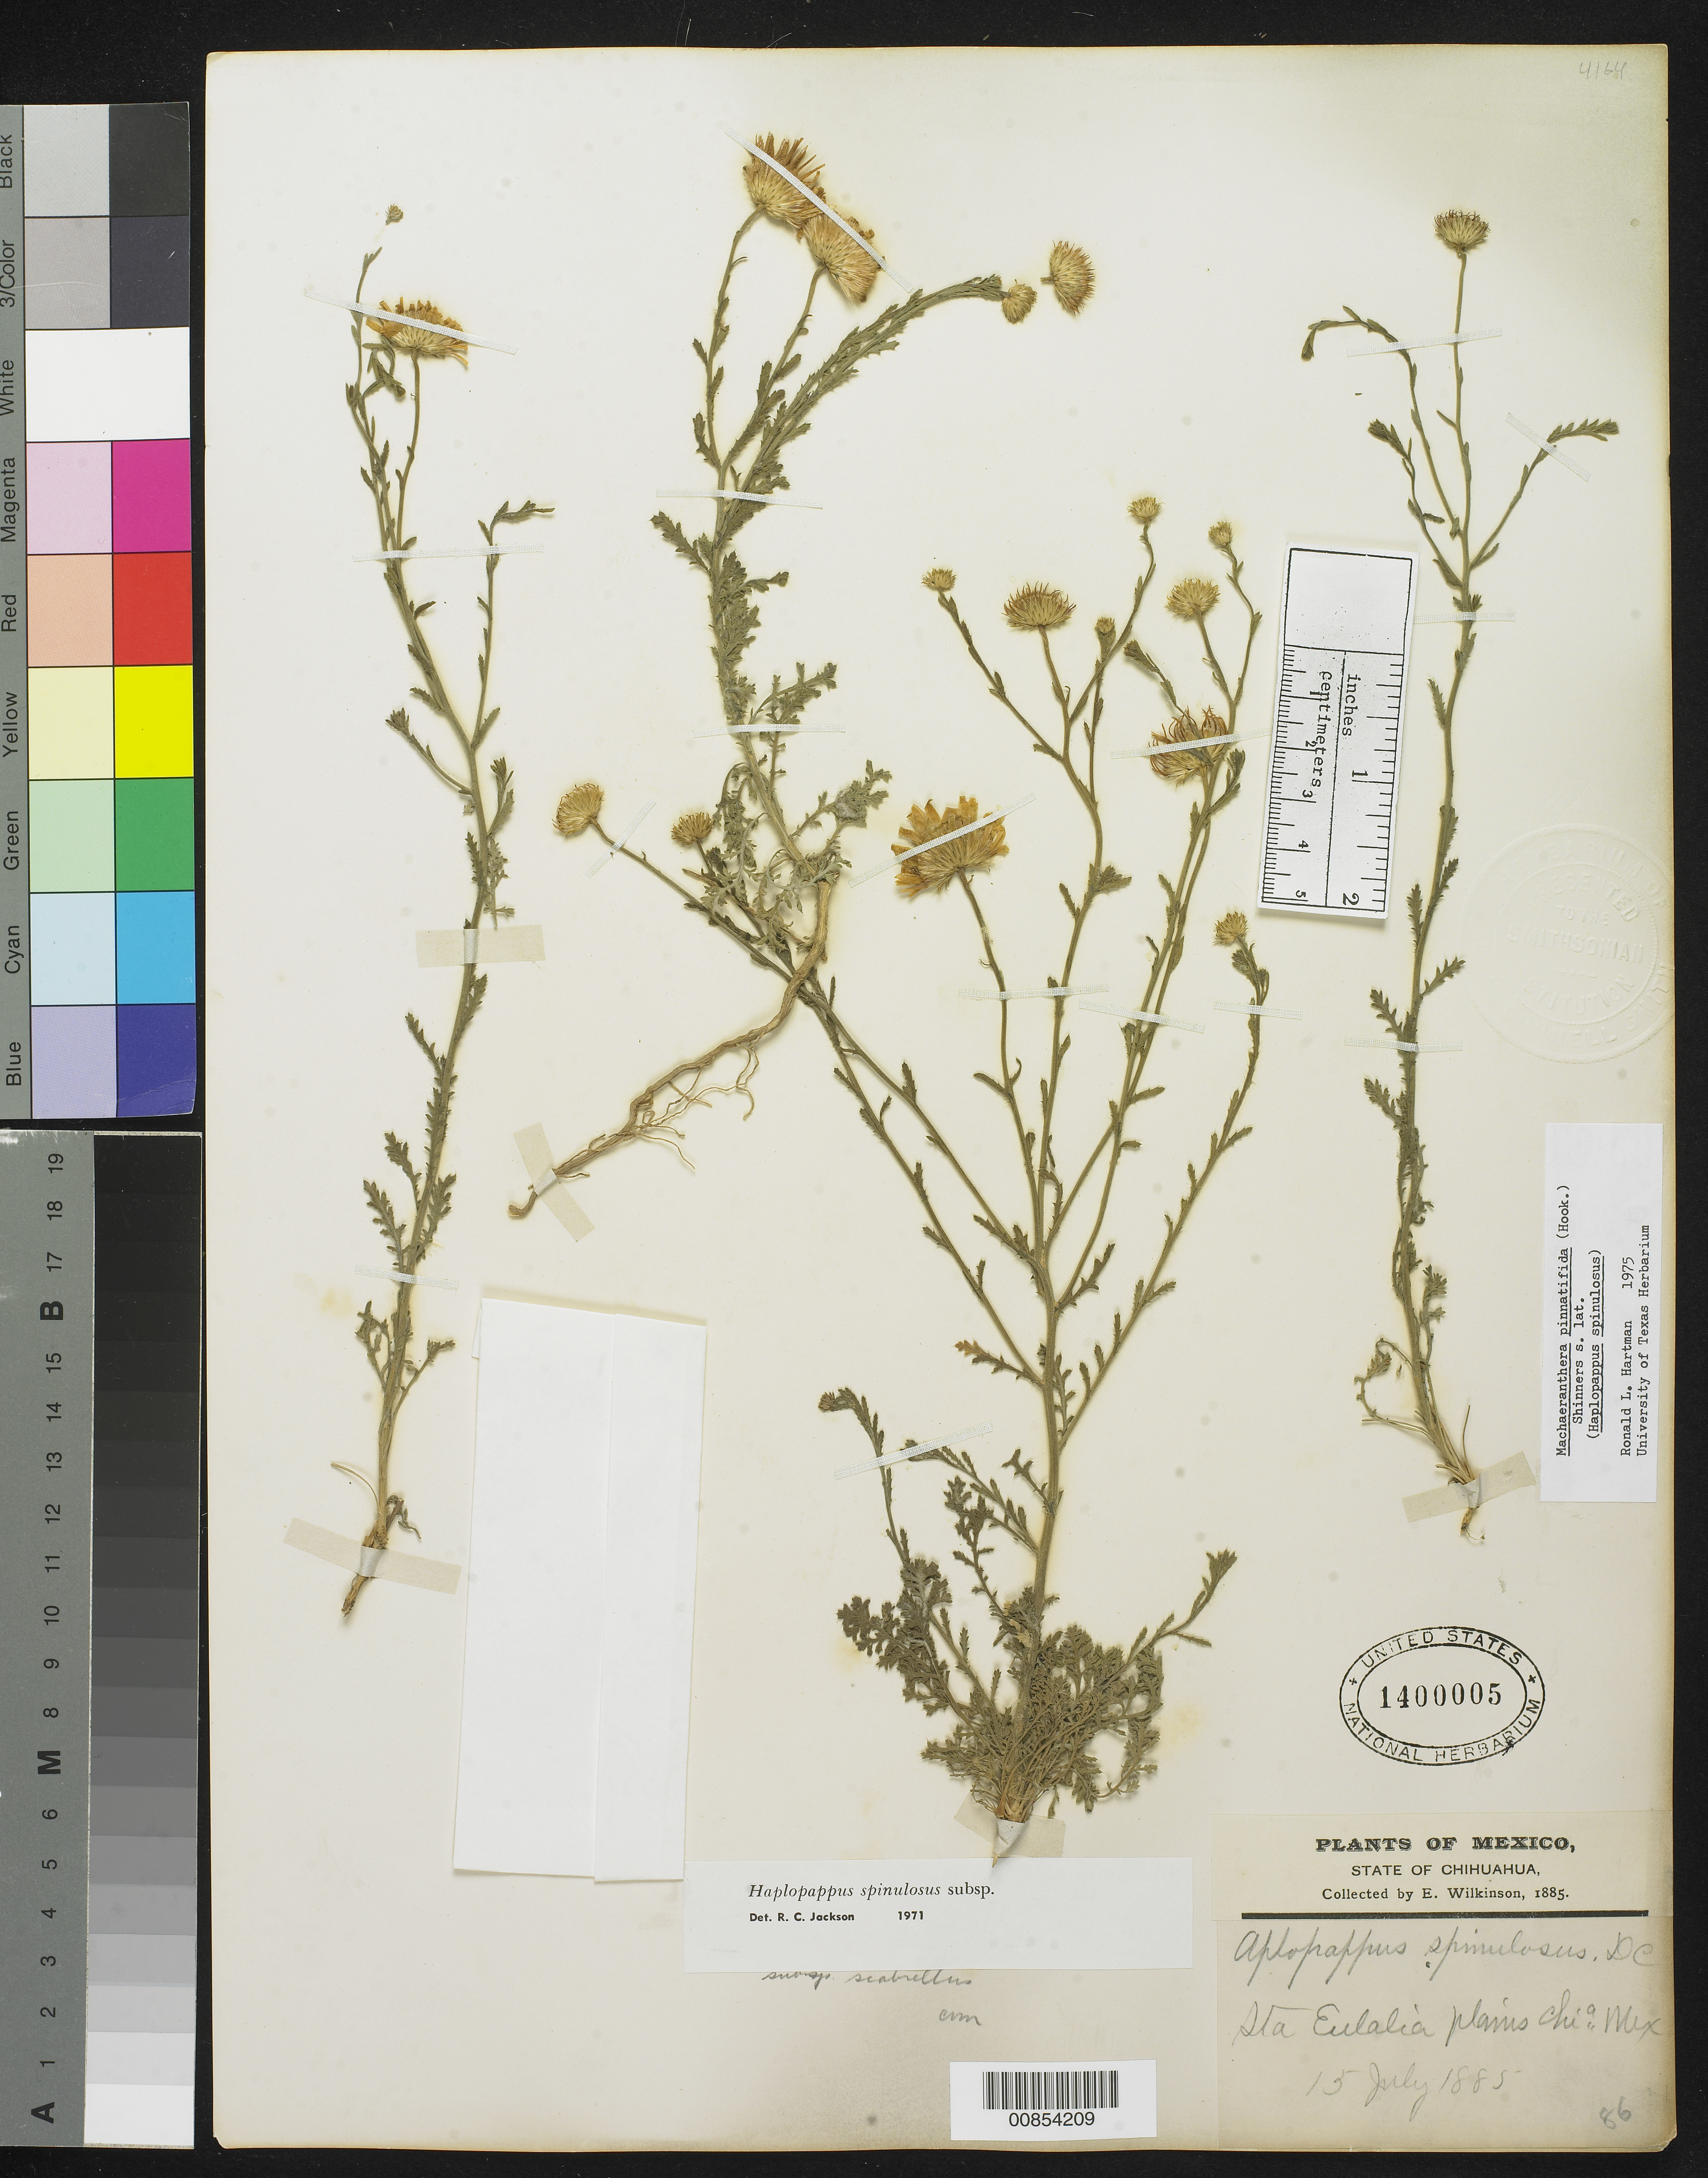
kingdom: Plantae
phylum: Tracheophyta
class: Magnoliopsida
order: Asterales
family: Asteraceae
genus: Machaeranthera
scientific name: Machaeranthera pinnatifida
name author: (Hook.) Shinners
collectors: E. Wilkinson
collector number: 86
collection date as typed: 15 Jul 1885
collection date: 1885-07-15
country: Mexico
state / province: Chihuahua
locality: Sta. Eulalia plains, Chihuahua.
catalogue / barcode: US 1400005